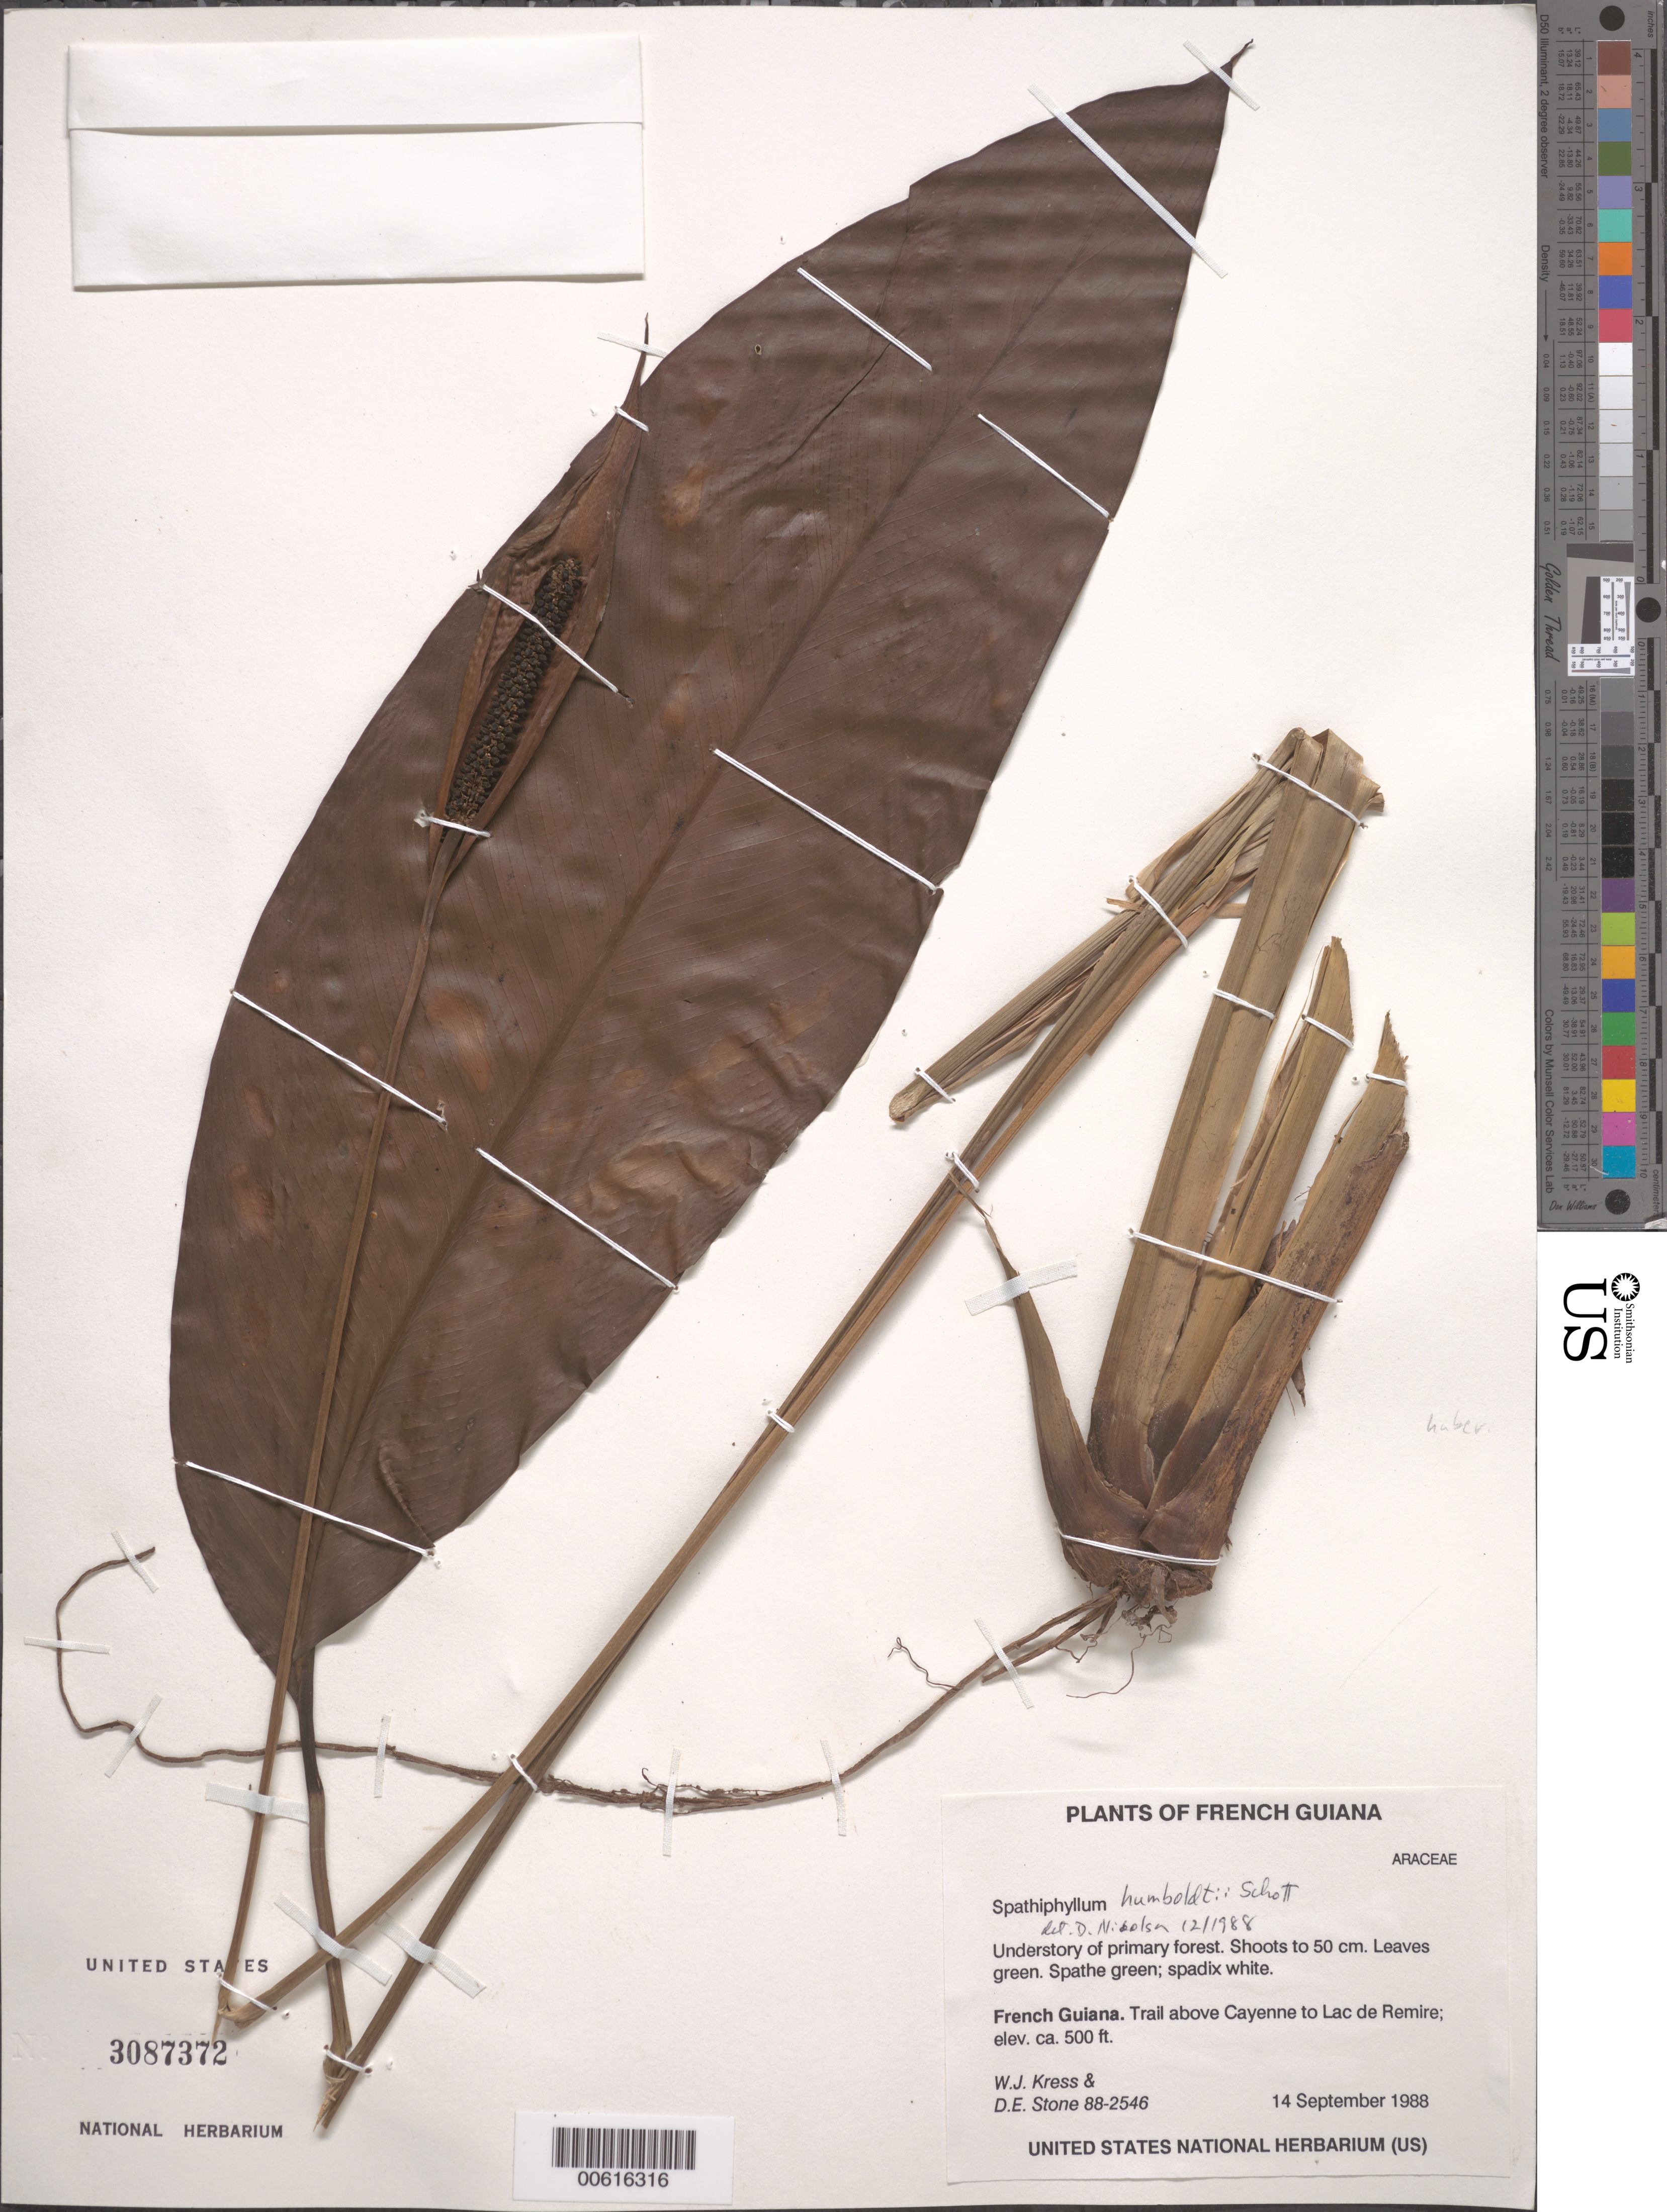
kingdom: Plantae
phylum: Tracheophyta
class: Liliopsida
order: Alismatales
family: Araceae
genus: Spathiphyllum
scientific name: Spathiphyllum humboldtii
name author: Schott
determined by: Nicolson, Dan H.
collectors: W. J. Kress & D. E. Stone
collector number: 88 2546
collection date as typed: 14-Sep-88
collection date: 1988-09-14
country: French Guiana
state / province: Cayenne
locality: Cayenne, 20 km from, on the hwy to Régina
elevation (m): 15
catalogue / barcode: US 3087372